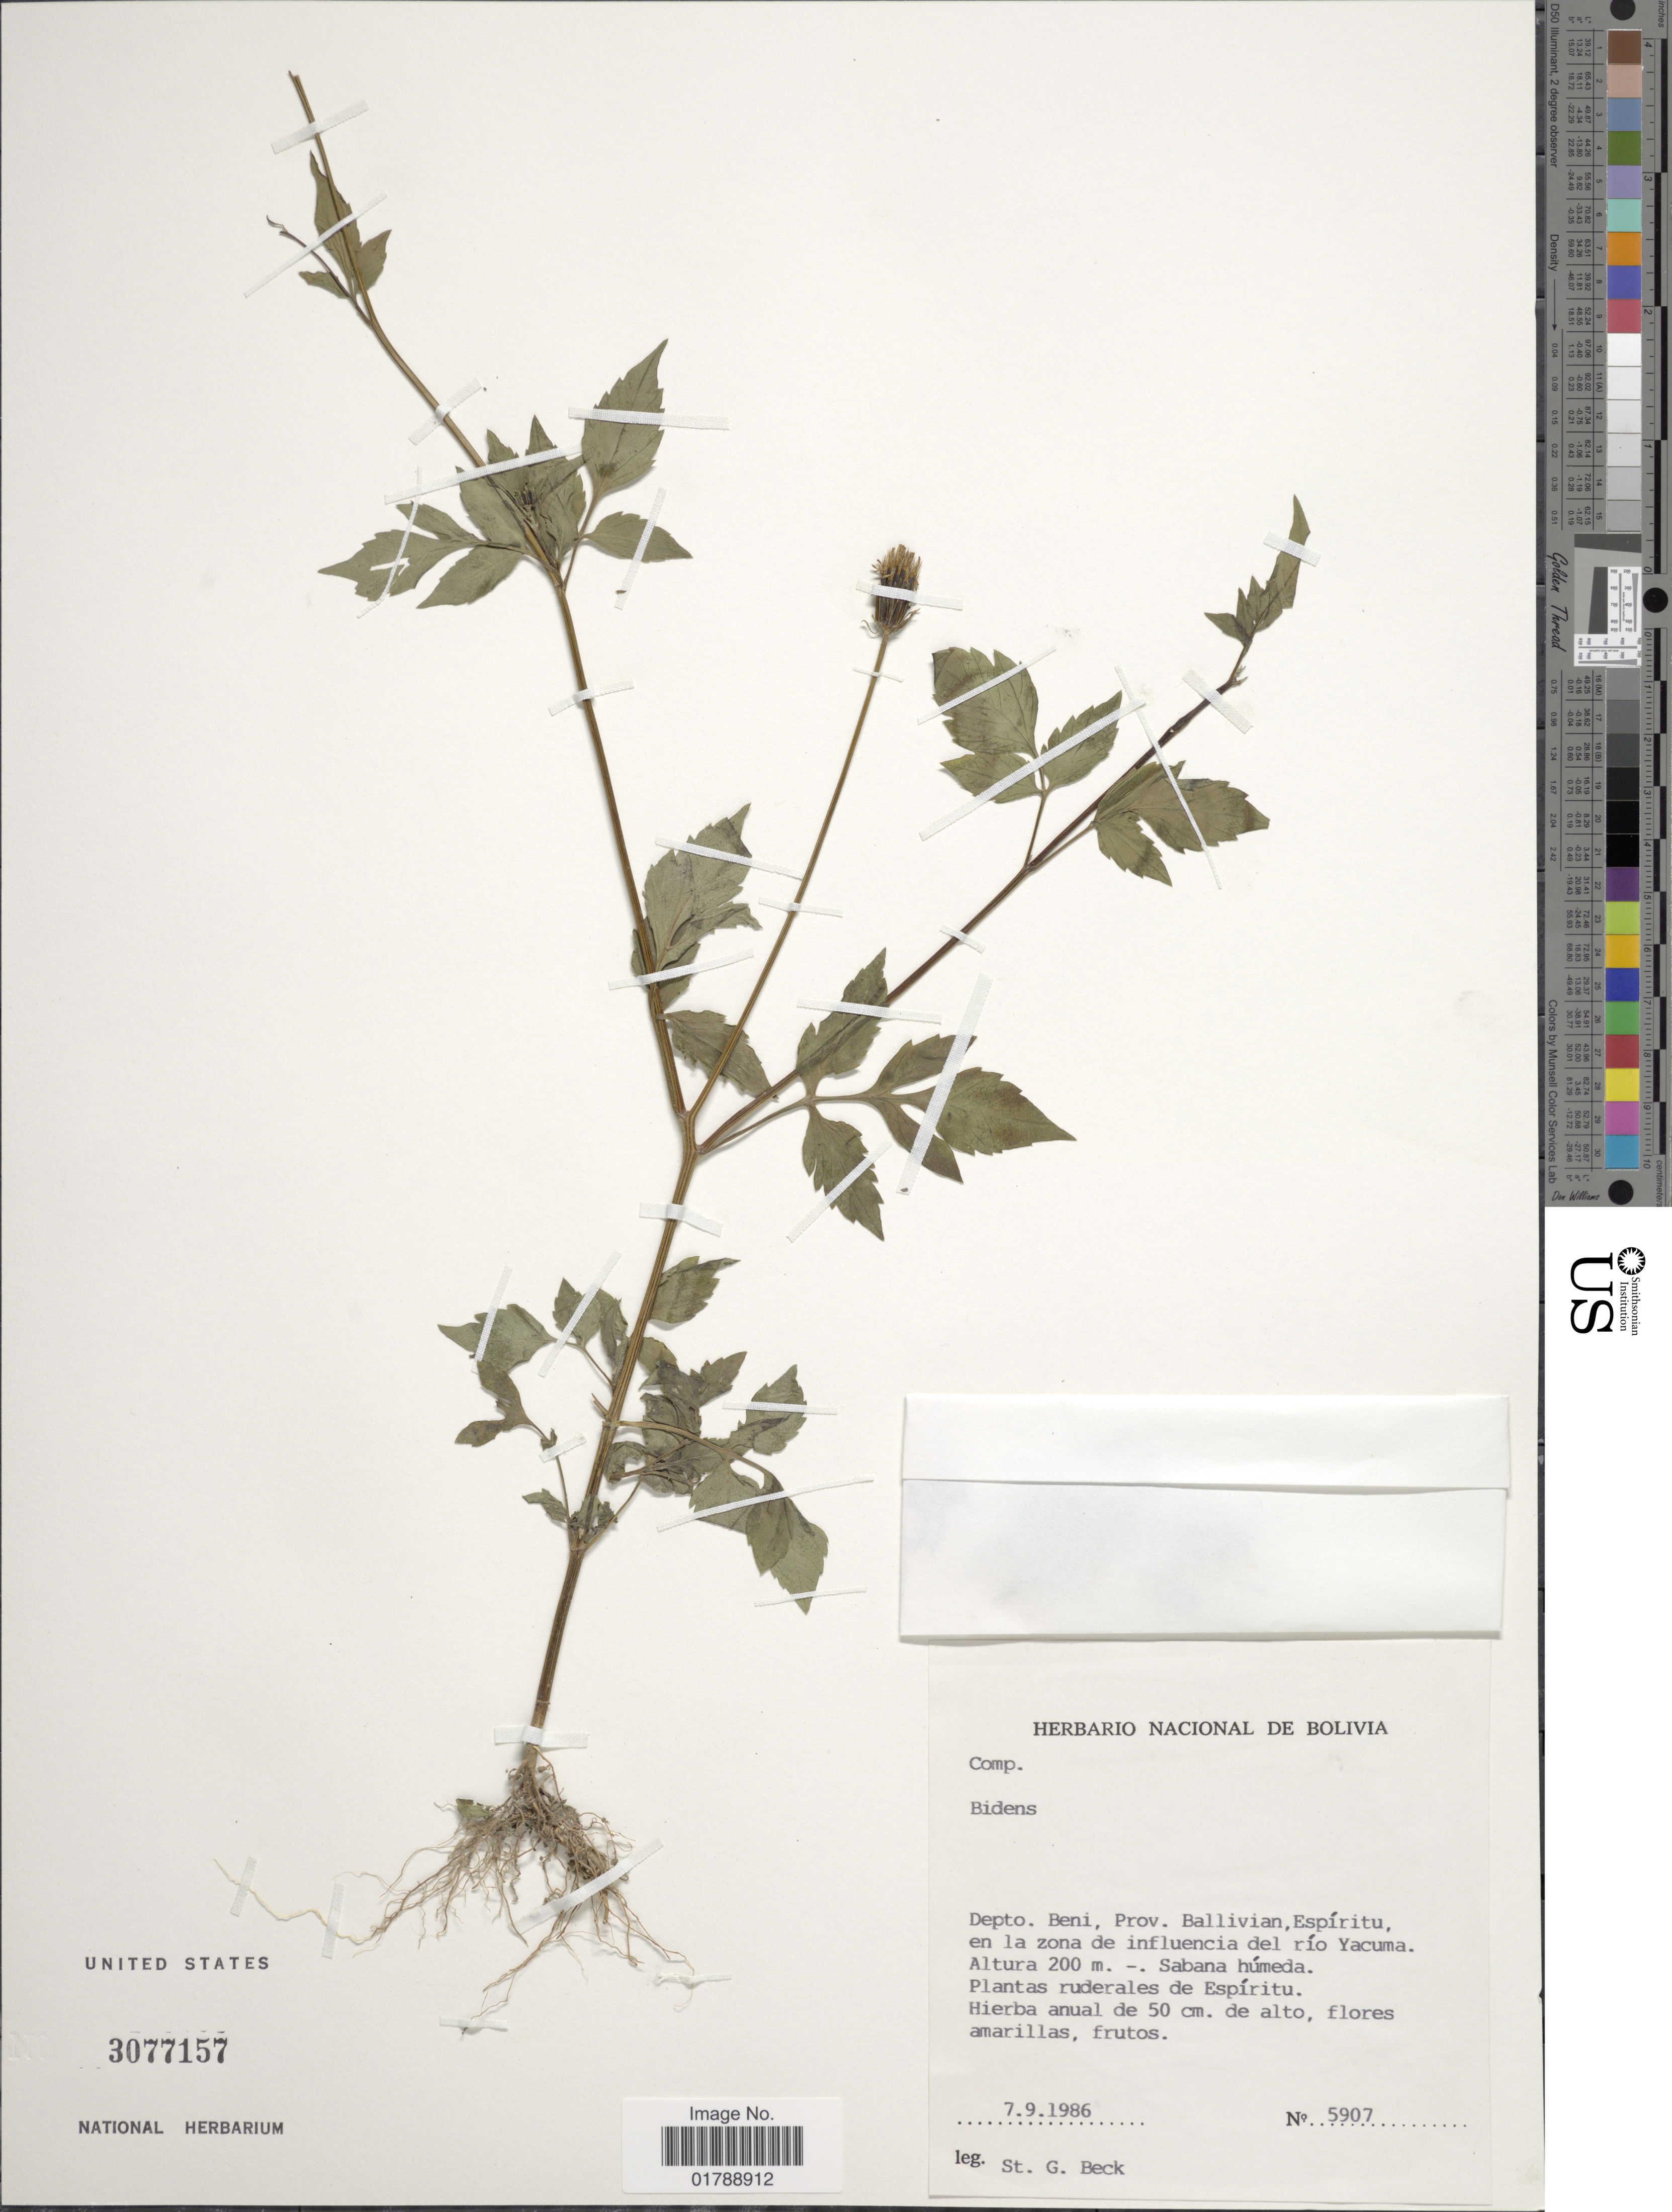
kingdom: Plantae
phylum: Tracheophyta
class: Magnoliopsida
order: Asterales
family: Asteraceae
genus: Bidens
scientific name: Bidens pilosa var. radiata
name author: (Sch. Bip.) J.A. Schmidt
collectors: S. G. Beck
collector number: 5907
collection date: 1986-09-07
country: Bolivia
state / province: Beni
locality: Prov. Ballivian, Espíritu, en la zona de influencia del río Yacuma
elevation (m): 200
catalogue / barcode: US 3077157